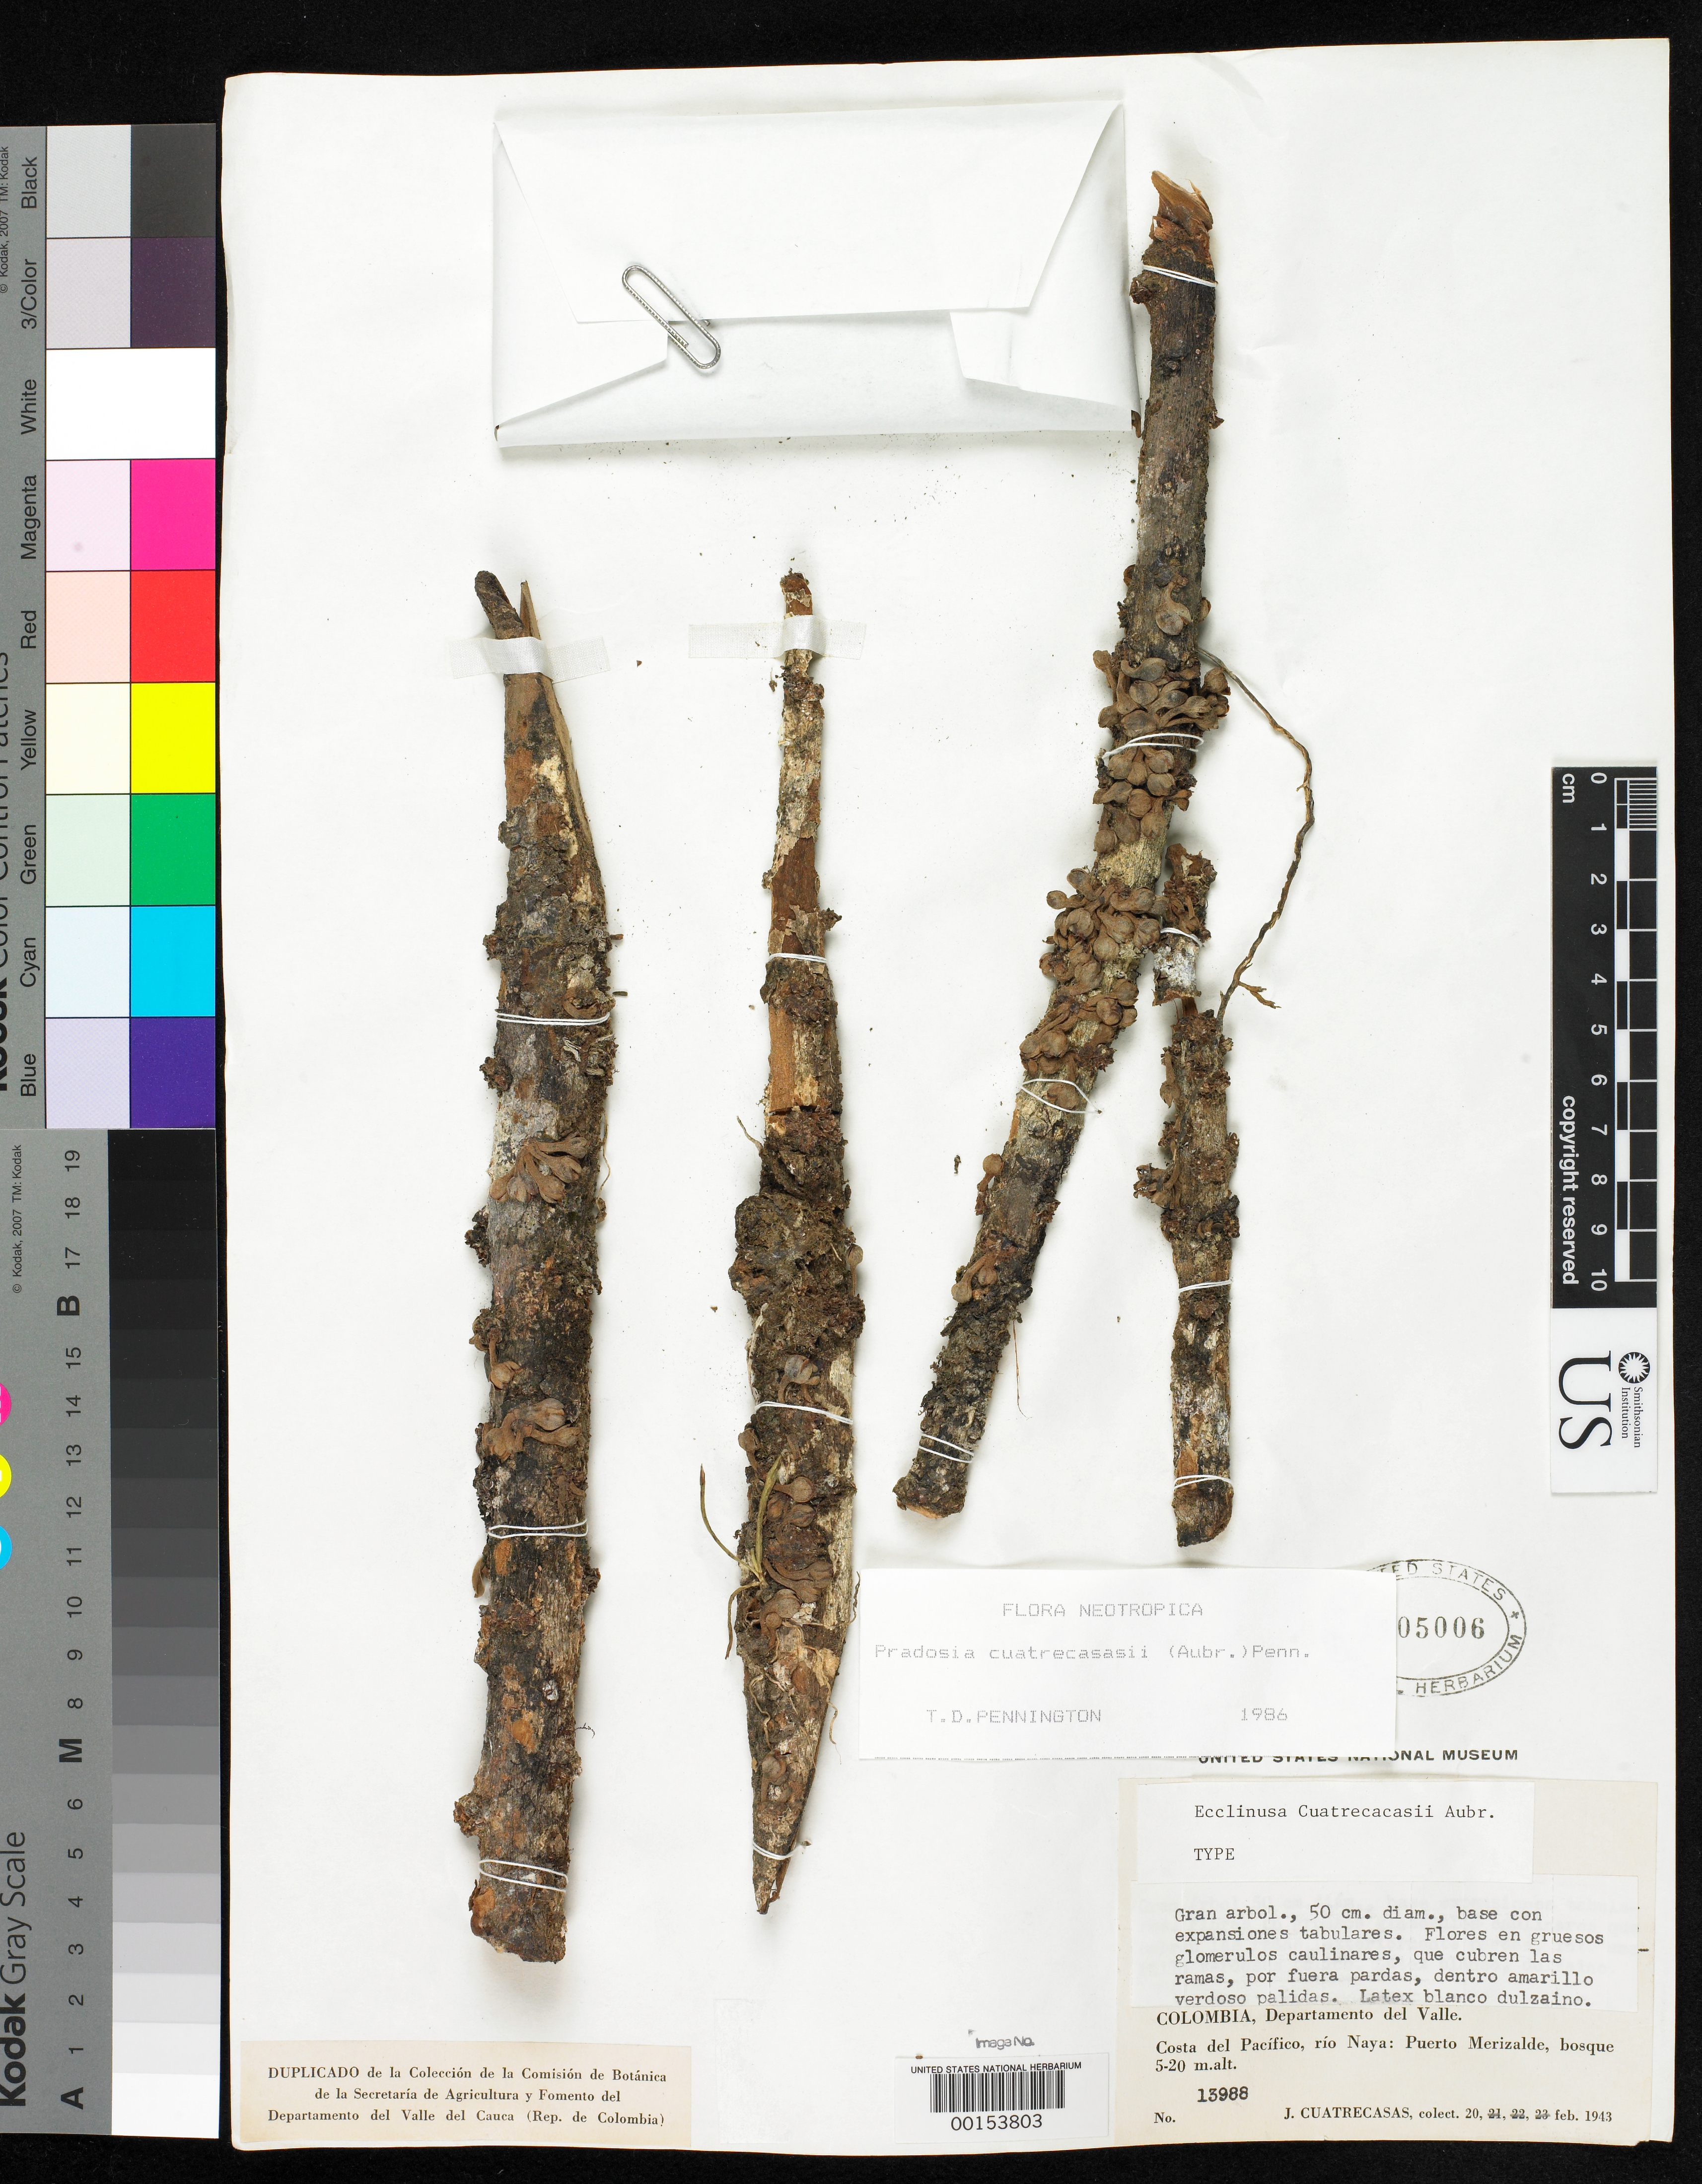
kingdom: Plantae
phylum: Tracheophyta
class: Magnoliopsida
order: Ericales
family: Sapotaceae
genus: Ecclinusa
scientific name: Ecclinusa cuatrecacasii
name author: Aubrév.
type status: Holotype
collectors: J. Cuatrecasas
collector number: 13988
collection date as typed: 20 Feb 1943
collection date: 1943-02-20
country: Colombia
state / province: Valle del Cauca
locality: Costa del Pacifico, Rio Nayo, Puerto Merizalde.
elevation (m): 5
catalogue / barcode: US 1905006